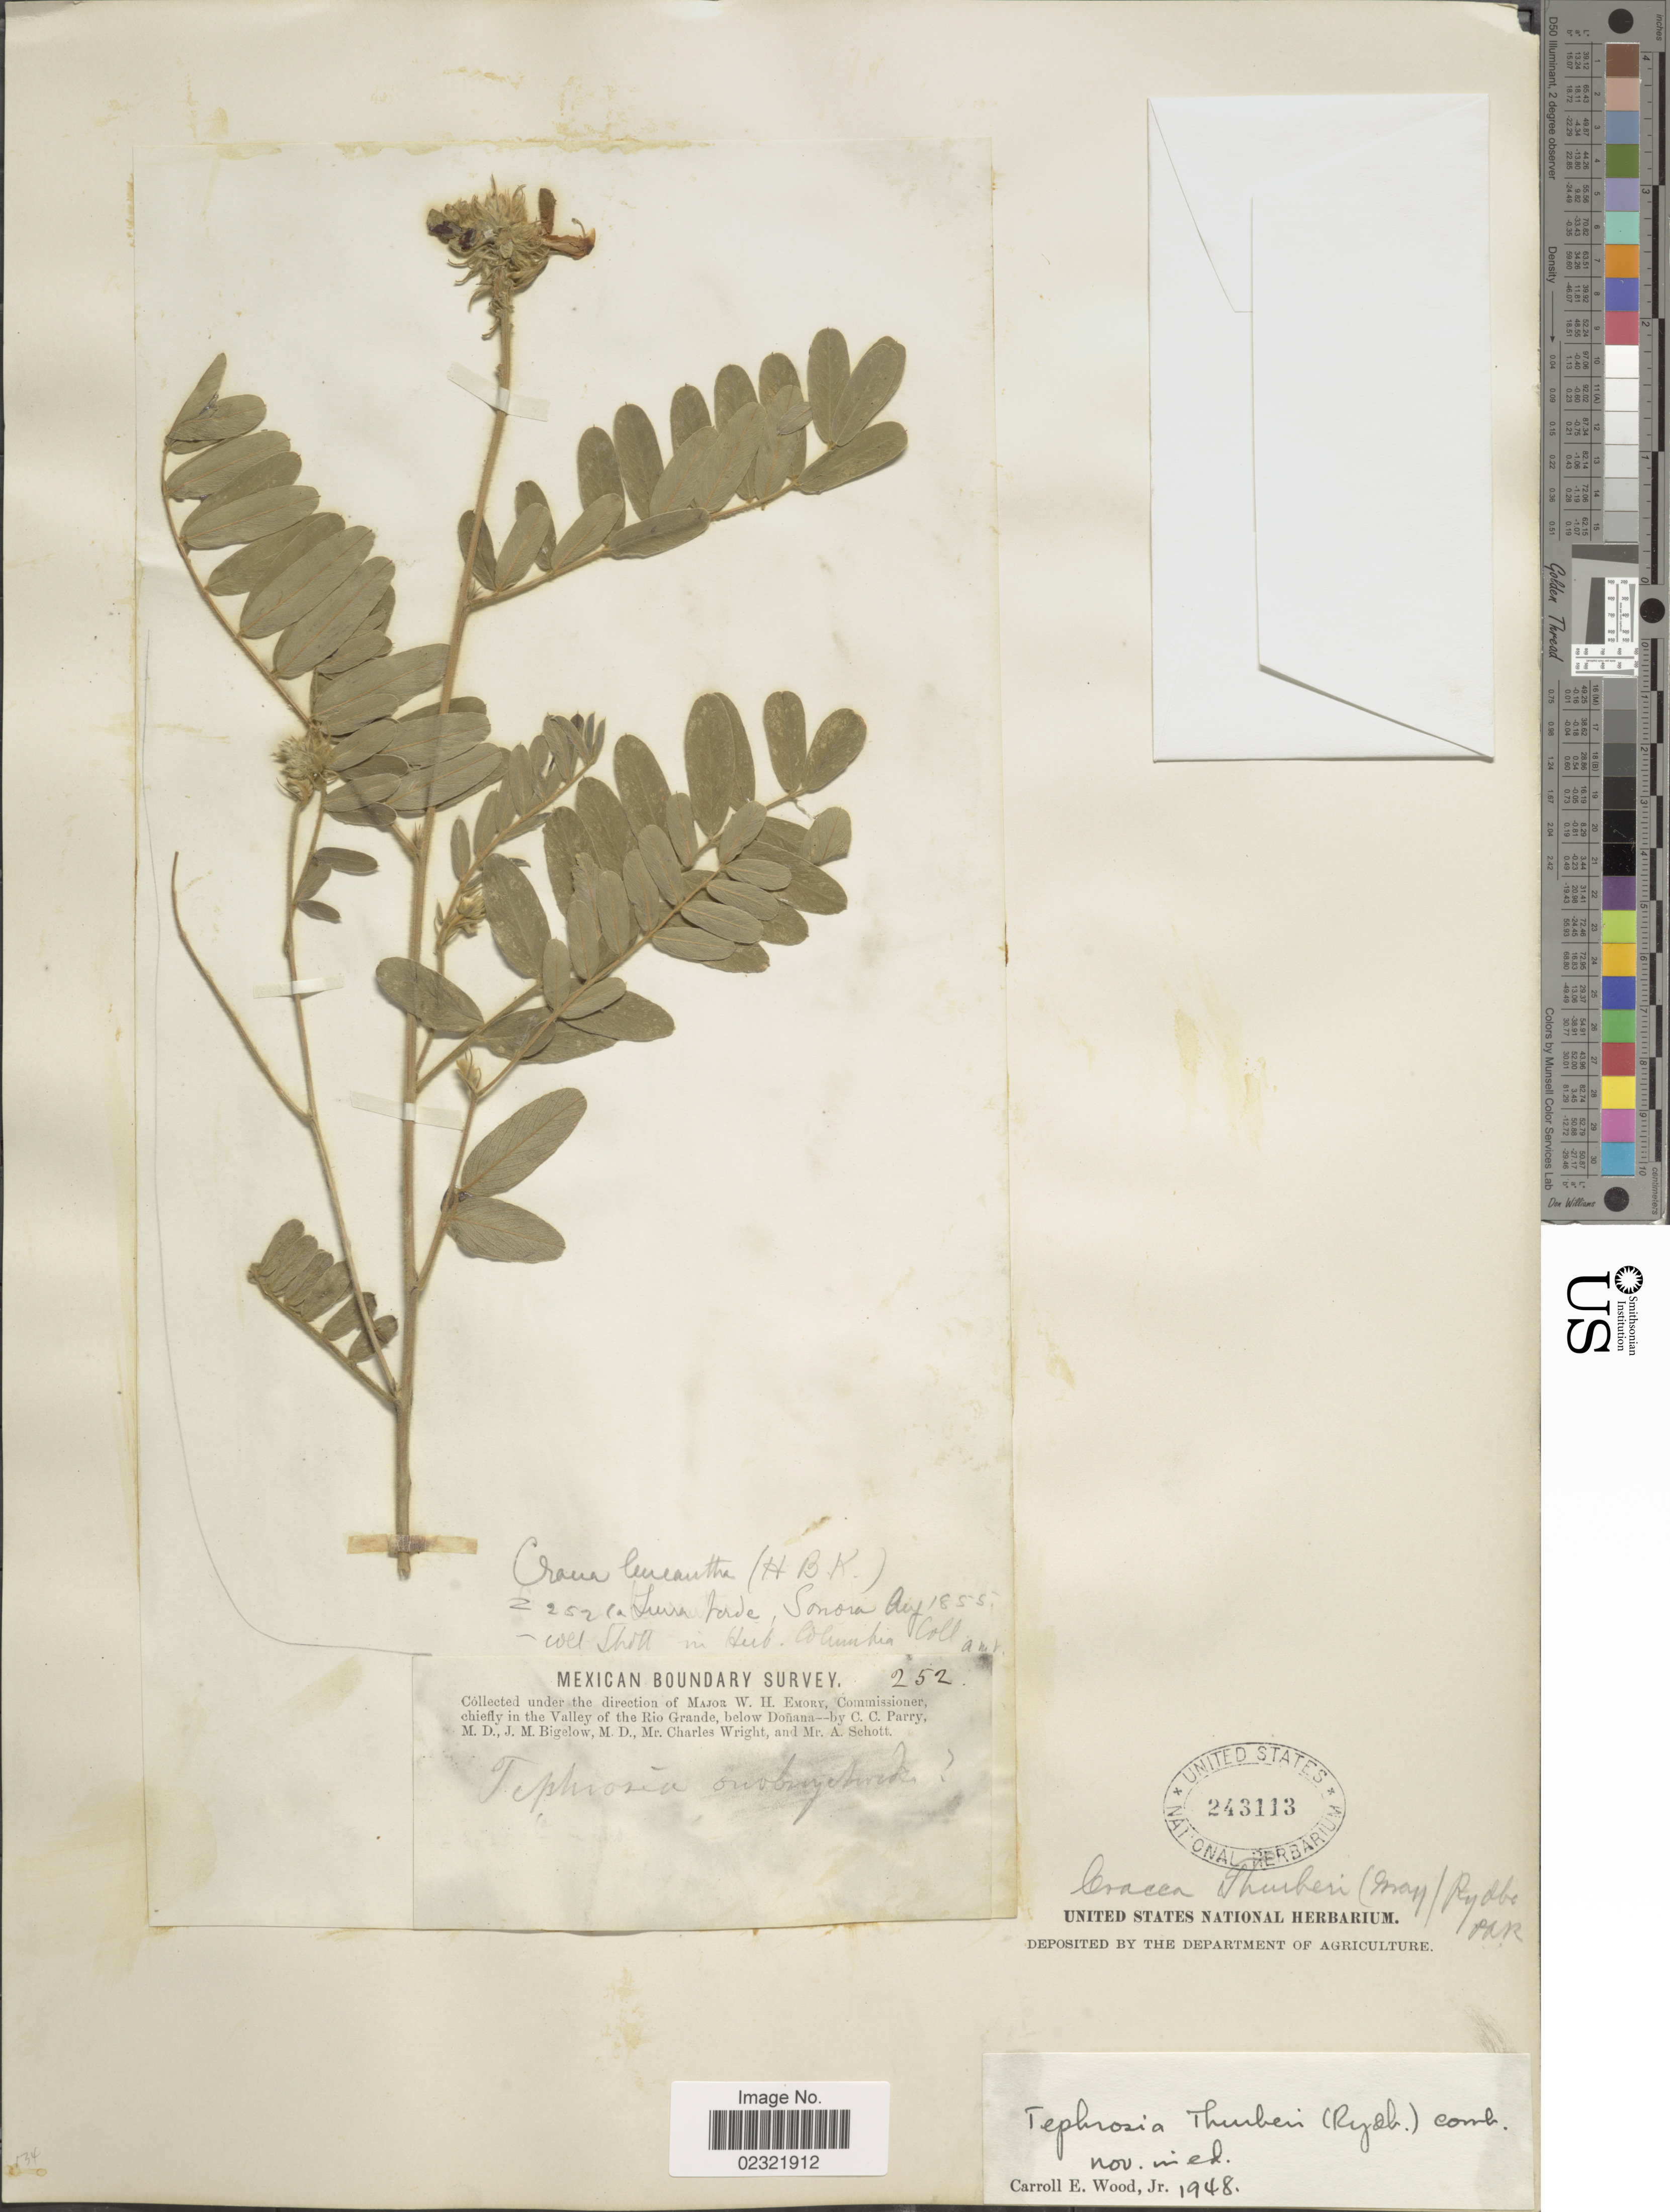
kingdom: Plantae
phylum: Tracheophyta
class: Magnoliopsida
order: Fabales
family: Fabaceae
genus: Tephrosia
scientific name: Tephrosia thurberi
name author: (Rydb.) C.E. Wood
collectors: W. H. Emory, C. C. Parry, J. M. Bigelow, C. Wright & A. Schott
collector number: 252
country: Mexico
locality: In the valley of the Rio Grande, below Doñana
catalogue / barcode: US 243113